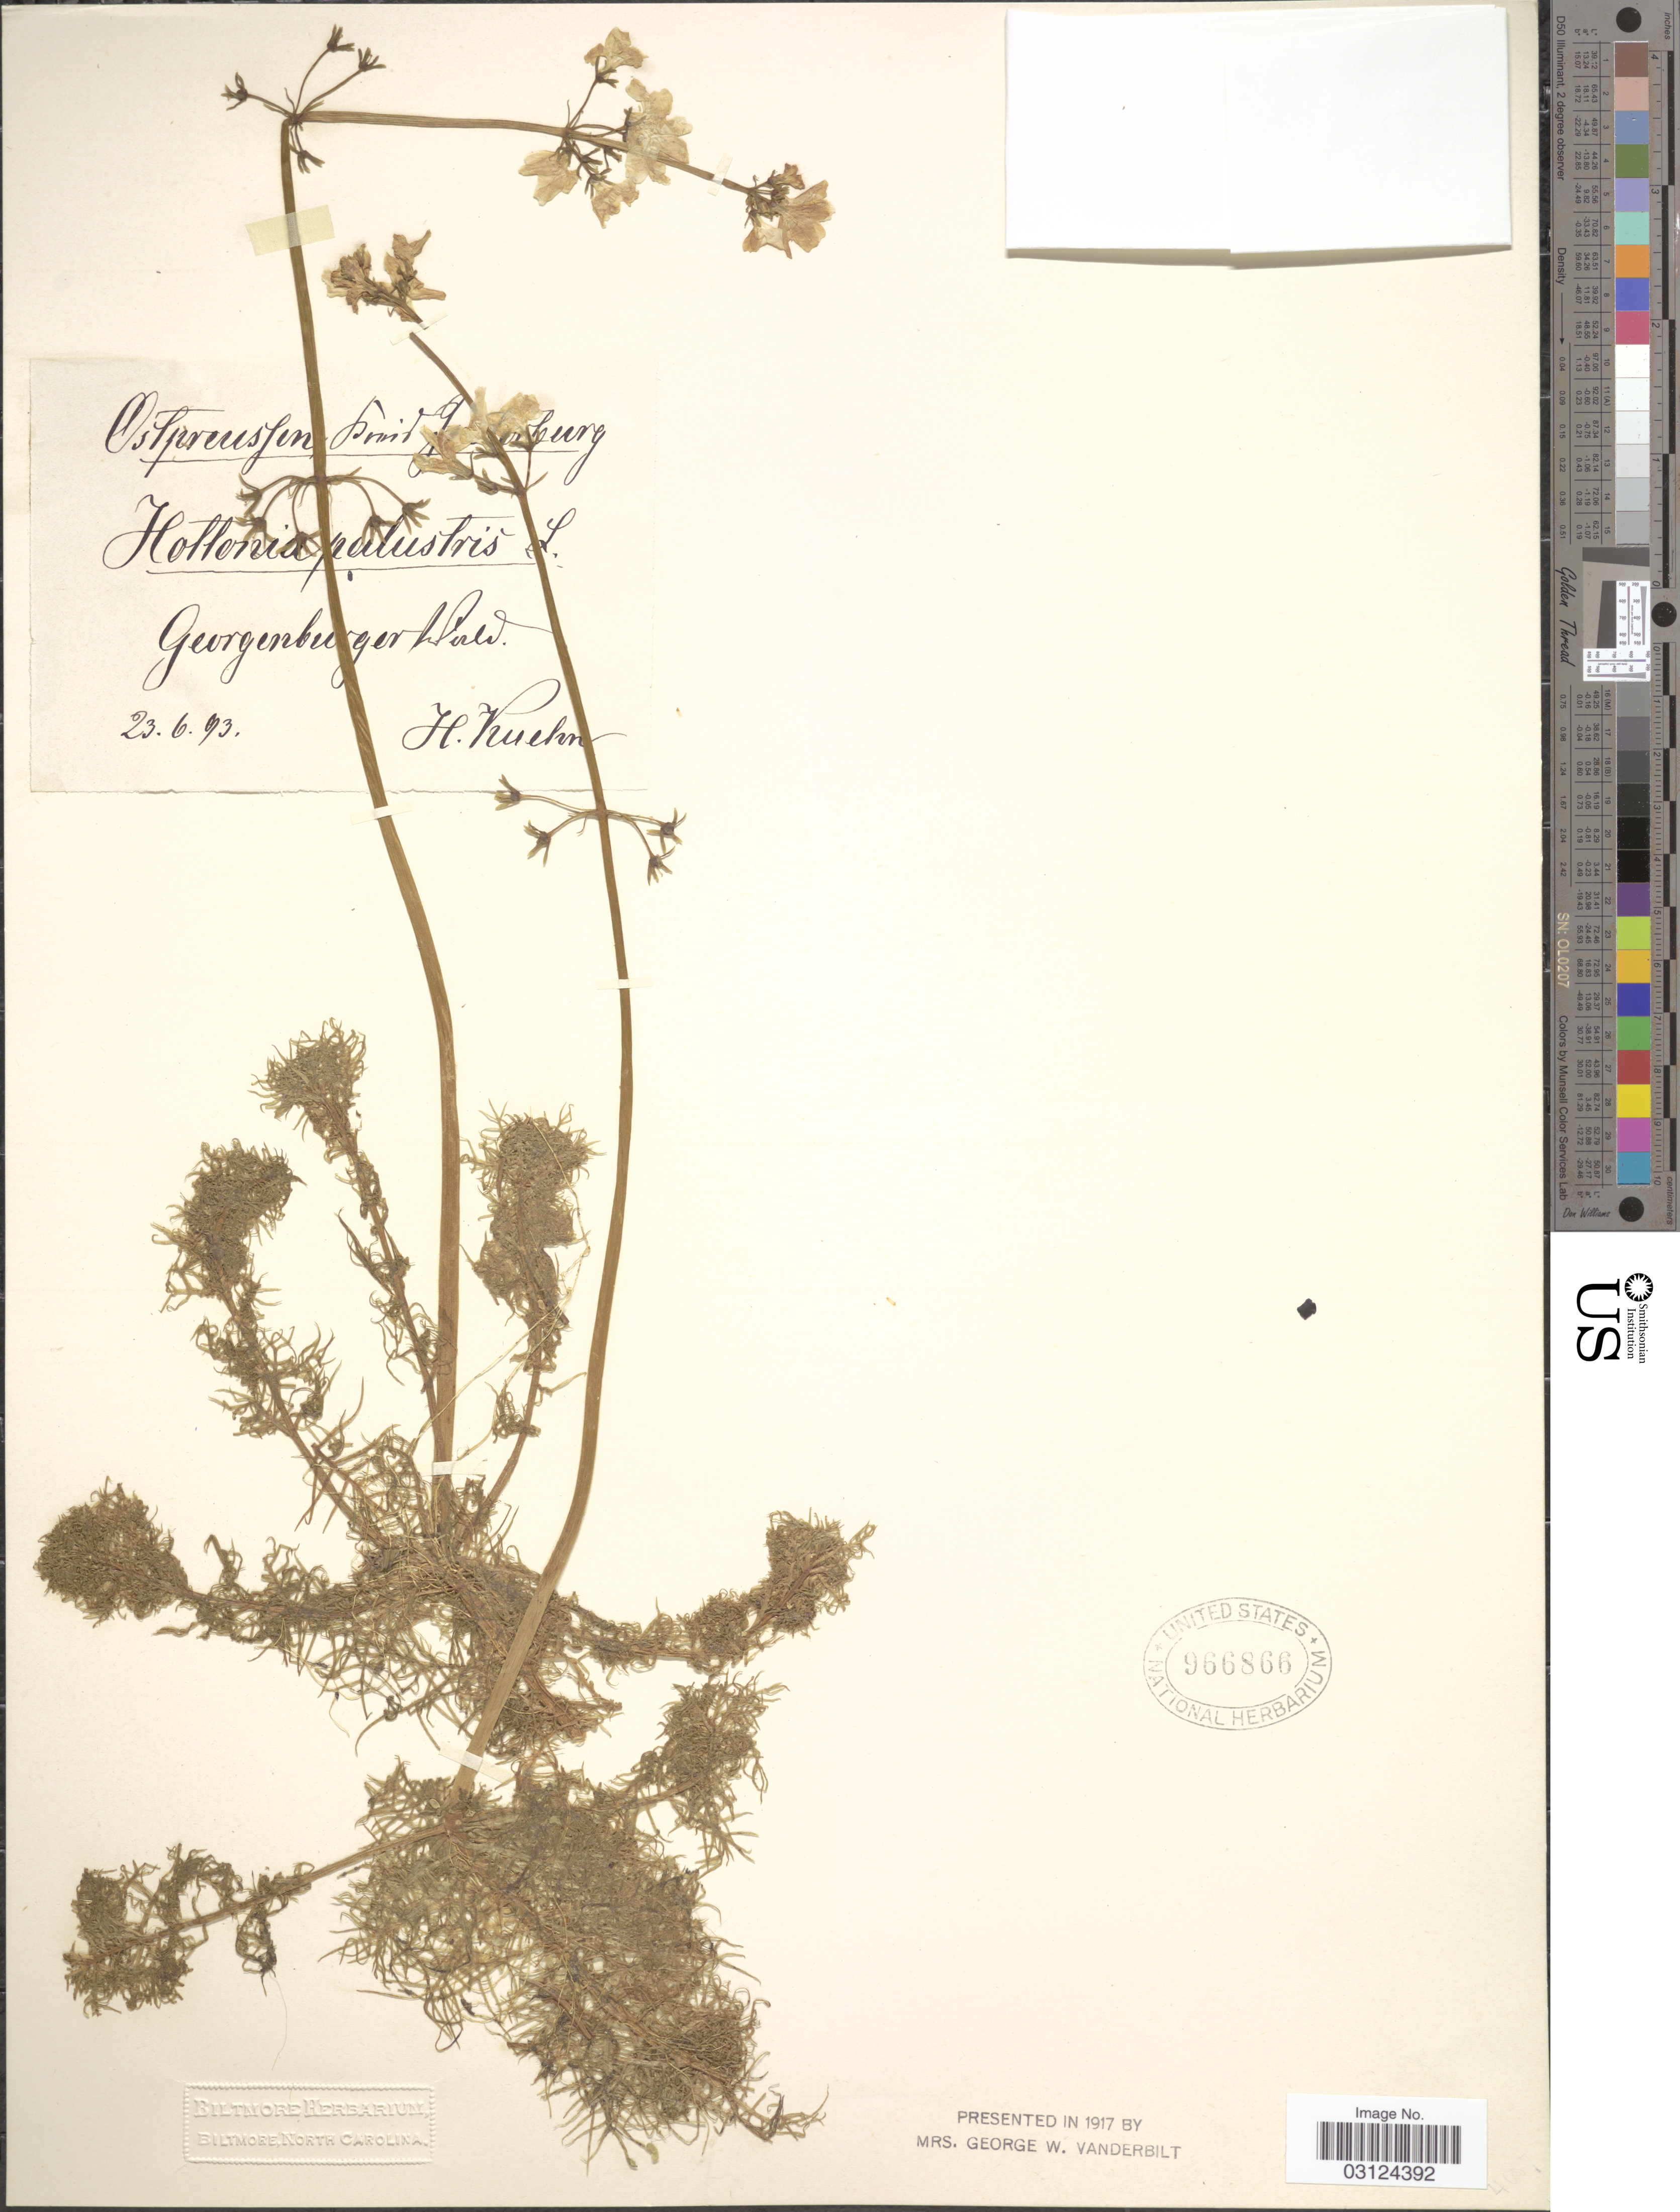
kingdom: Plantae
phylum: Tracheophyta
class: Magnoliopsida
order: Ericales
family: Primulaceae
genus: Hottonia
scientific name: Hottonia palustris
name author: L.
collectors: H. Kuehn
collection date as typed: Transcribed d/m/y: 23/6/93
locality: Georgenburger Wald [interpreted].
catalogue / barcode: US 966866